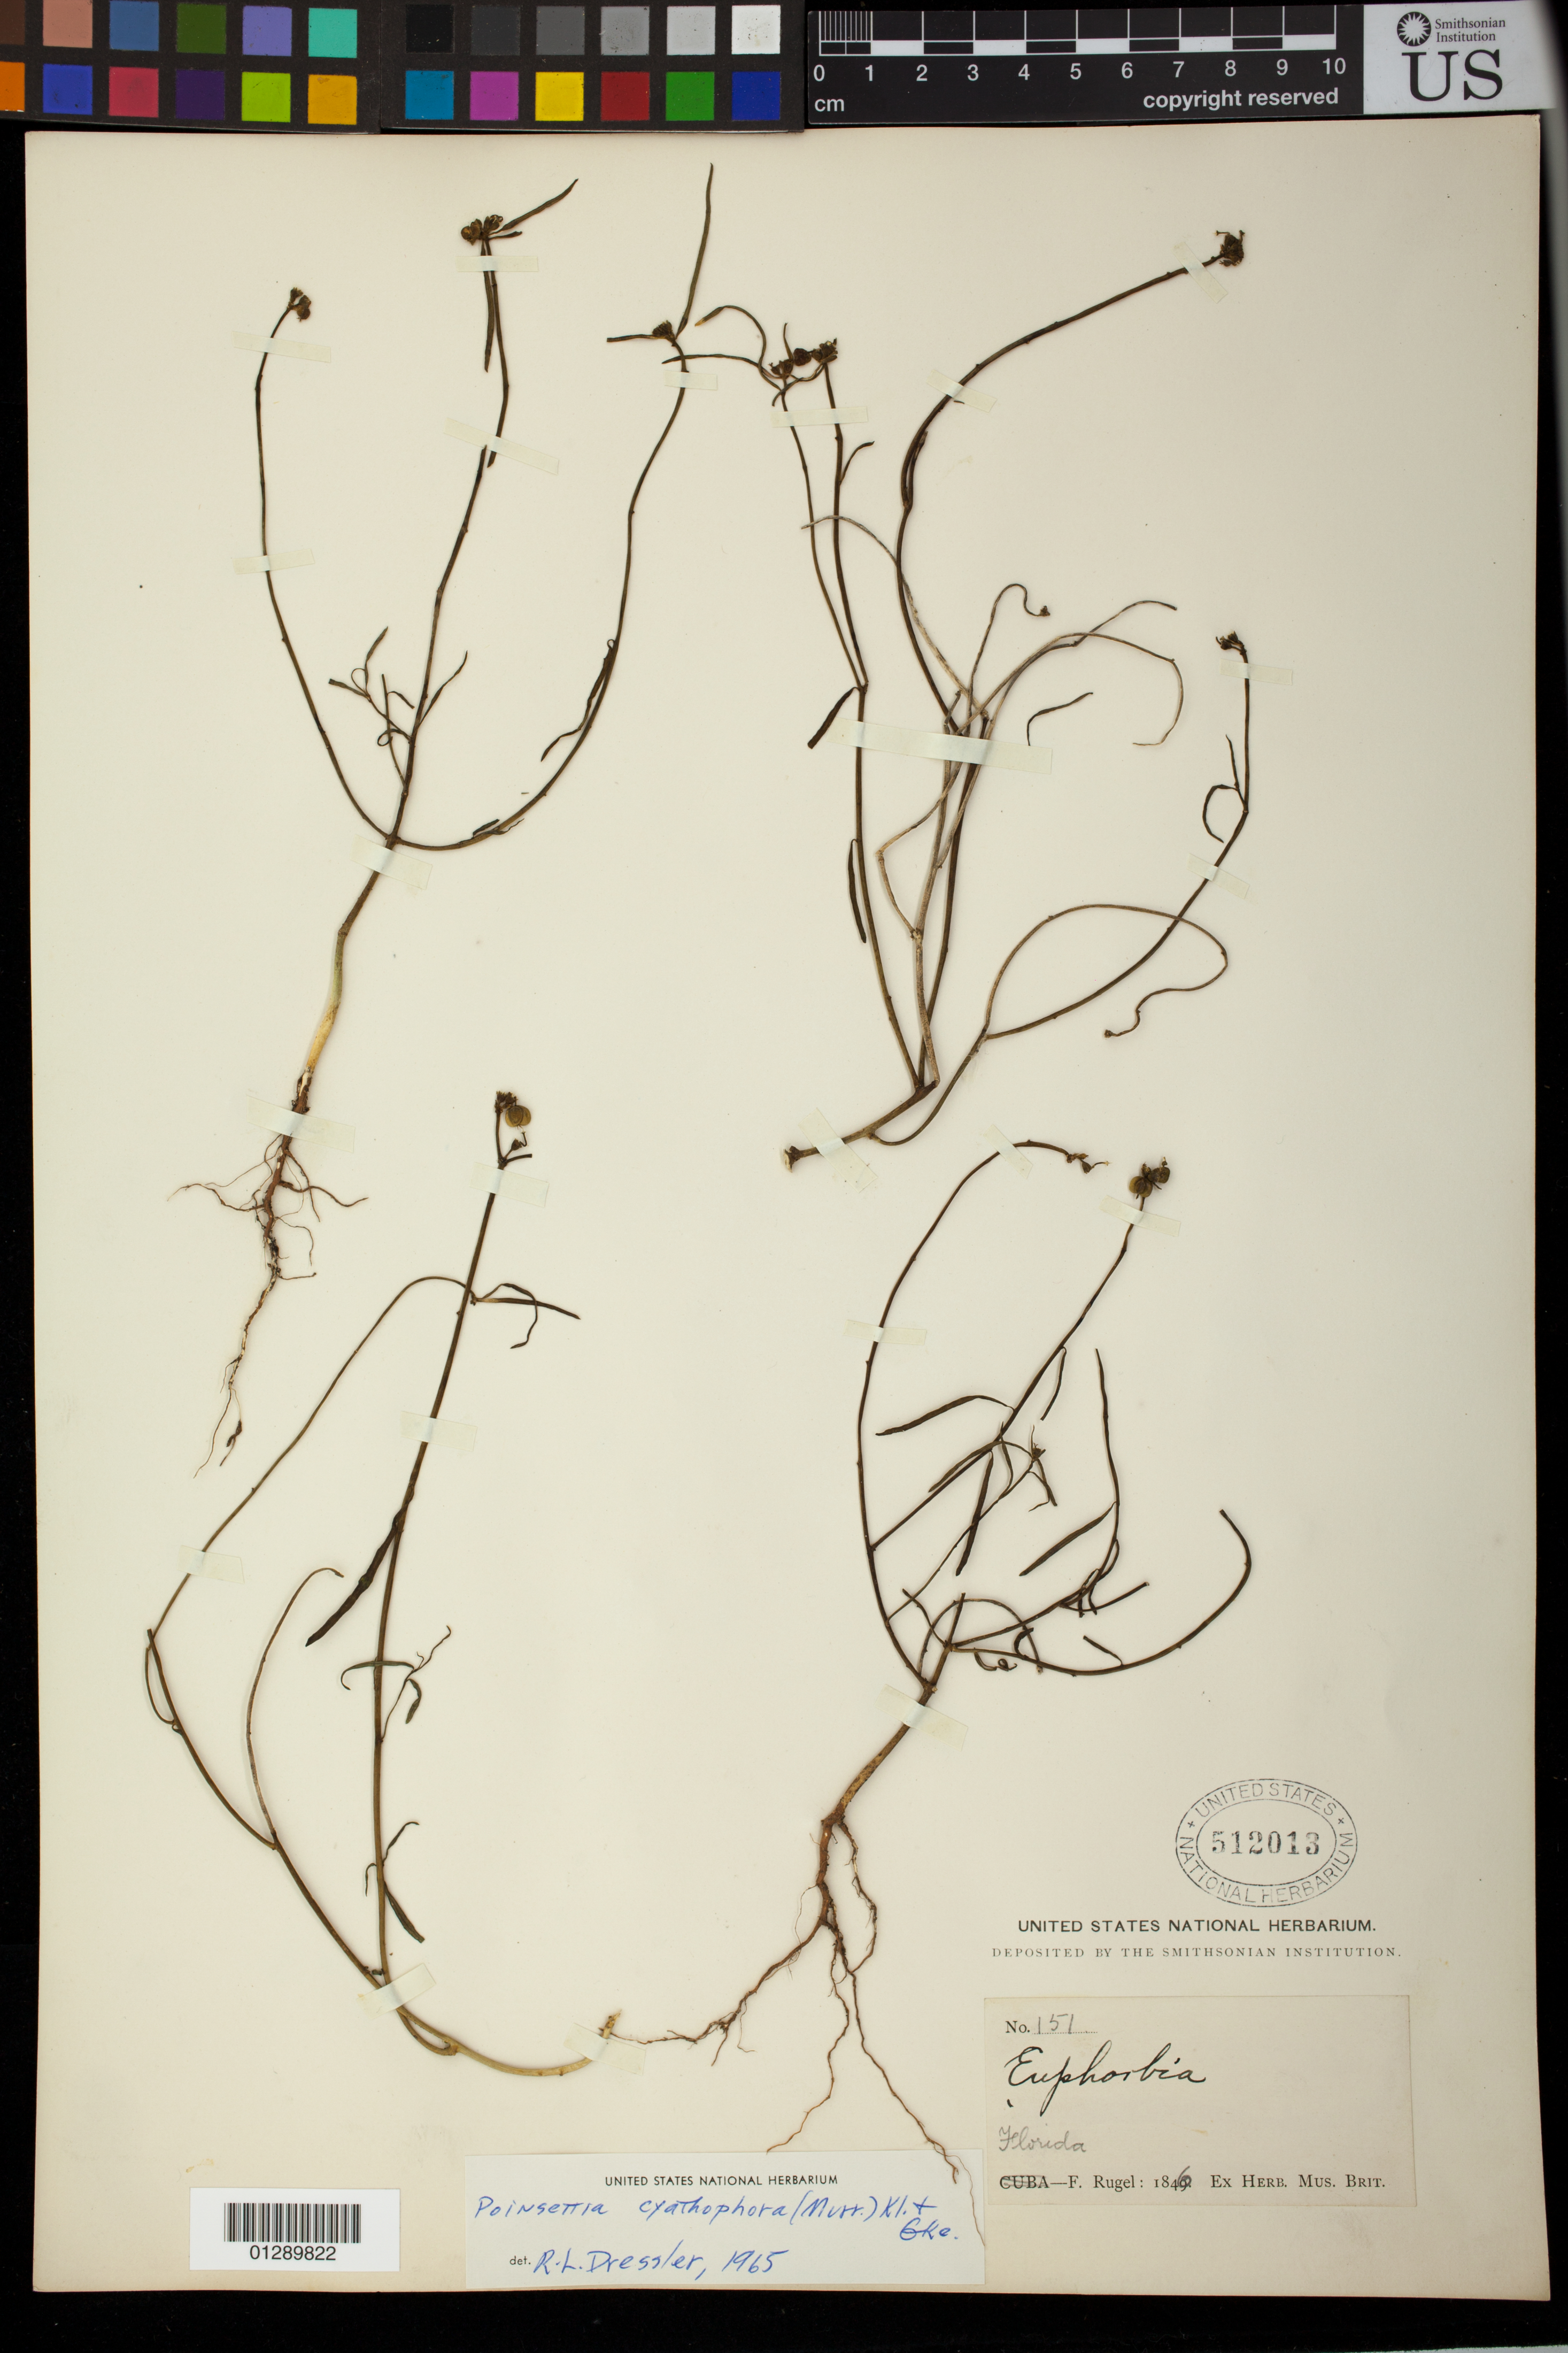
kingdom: Plantae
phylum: Tracheophyta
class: Magnoliopsida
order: Malpighiales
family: Euphorbiaceae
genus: Euphorbia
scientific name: Euphorbia heterophylla var. cyathophora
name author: (Murr.) Griseb.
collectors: F. Rugel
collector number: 151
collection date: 1846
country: United States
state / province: Florida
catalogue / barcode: US 512013